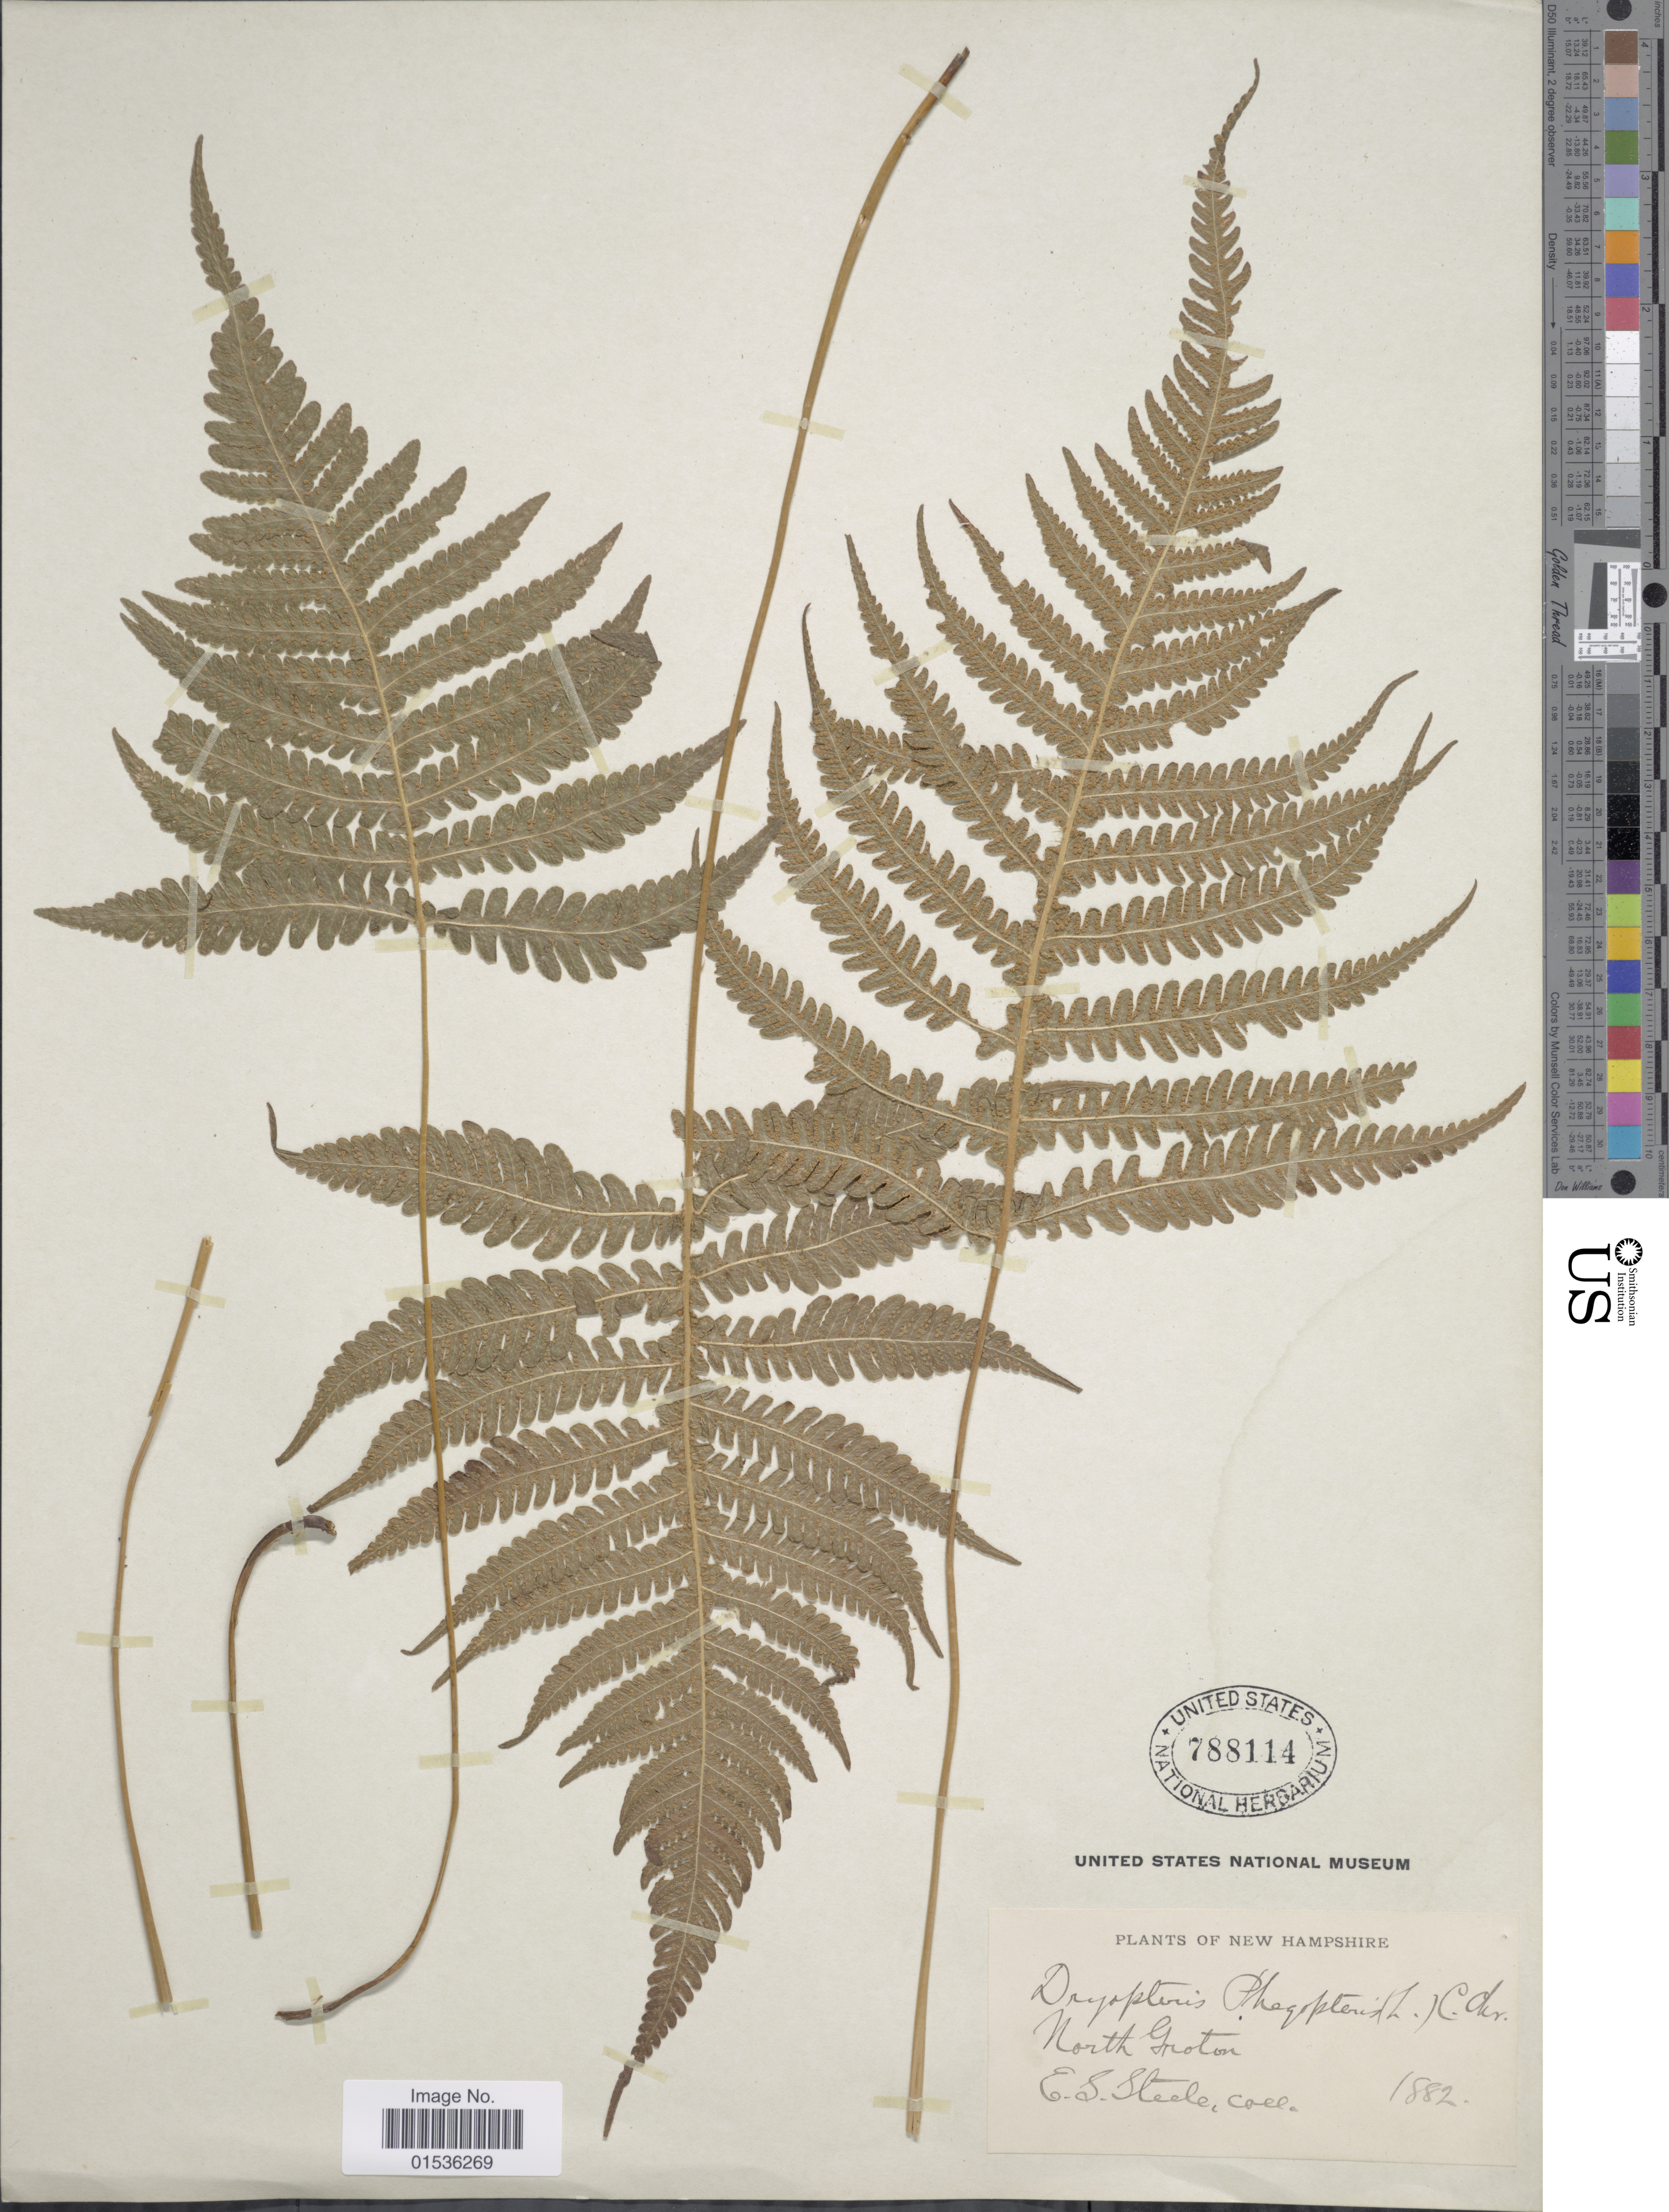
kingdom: Plantae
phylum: Tracheophyta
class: Polypodiopsida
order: Polypodiales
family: Thelypteridaceae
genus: Phegopteris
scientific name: Phegopteris connectilis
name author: (Michx.) Watt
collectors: E. Steele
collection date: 1882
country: United States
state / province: New Hampshire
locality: New Hamsphire, North Groton.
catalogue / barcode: US 788114